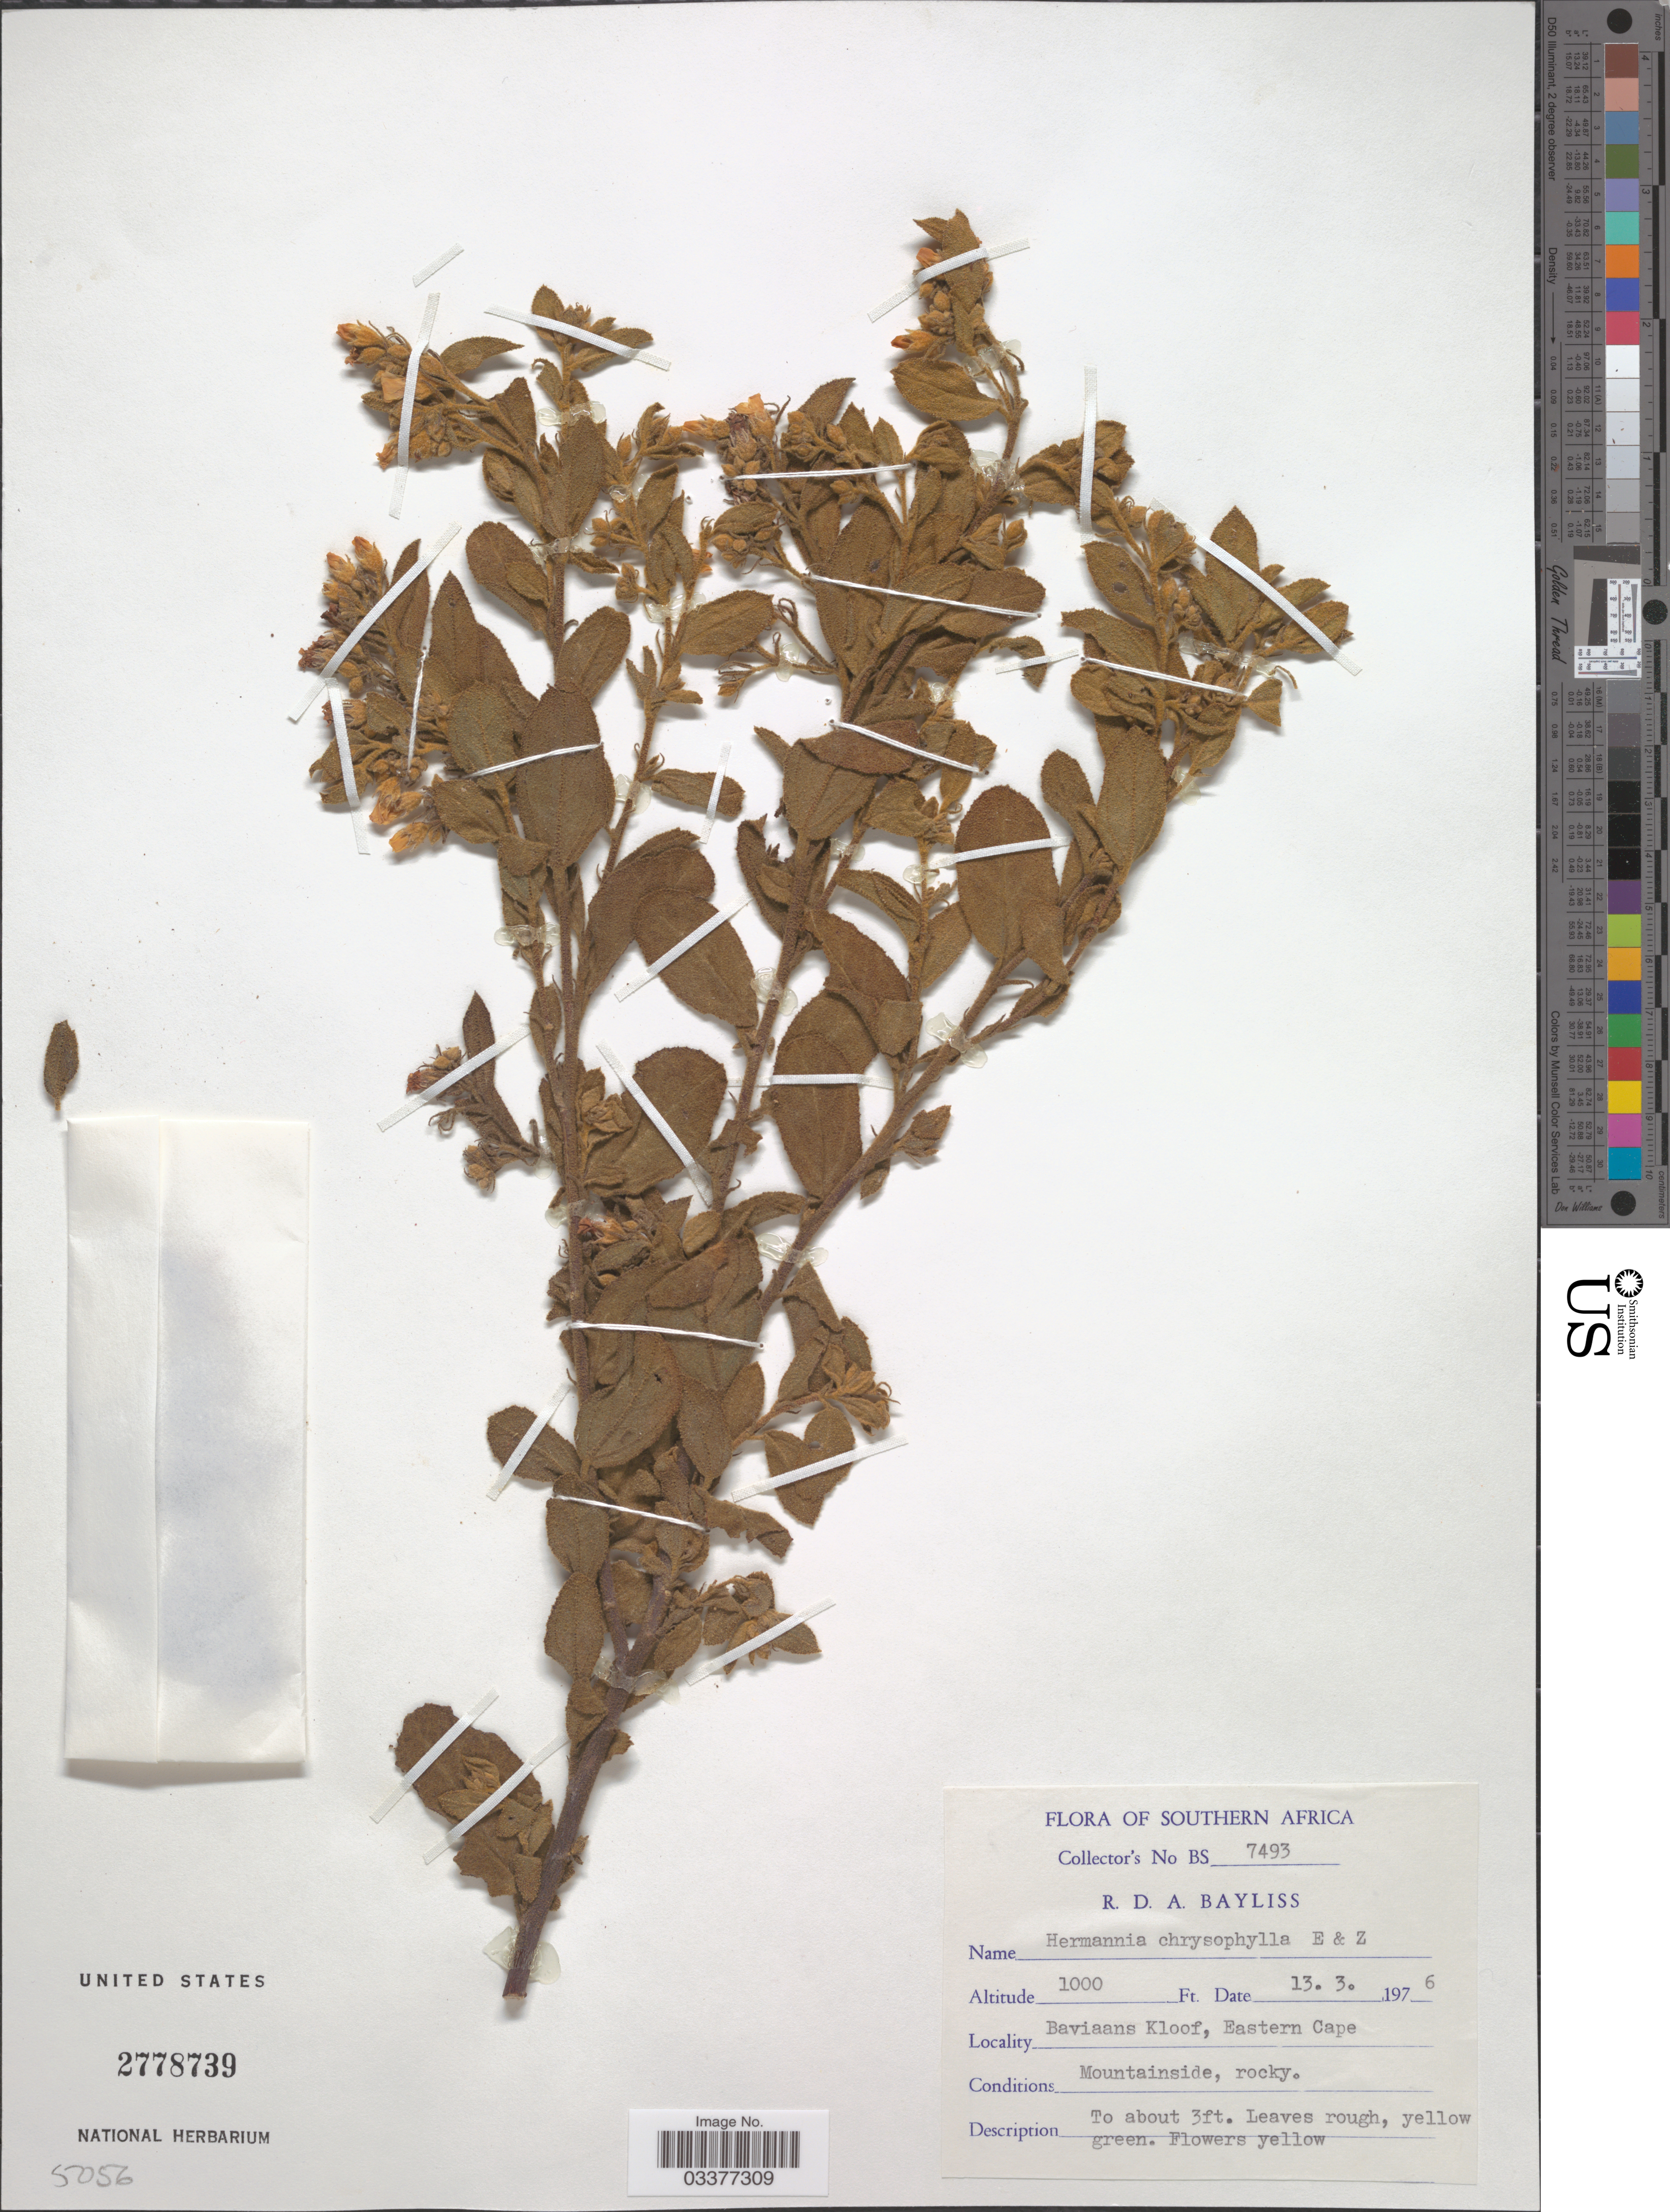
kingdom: Plantae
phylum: Tracheophyta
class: Magnoliopsida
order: Malvales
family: Malvaceae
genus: Hermannia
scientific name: Hermannia chrysophylla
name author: Eckl. & Zeyh.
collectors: R. Bayliss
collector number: BS7493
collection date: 1976-03-13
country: South Africa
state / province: Eastern Cape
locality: Southern Africa. Baviaans Kloof.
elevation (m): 305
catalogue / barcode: US 2778739